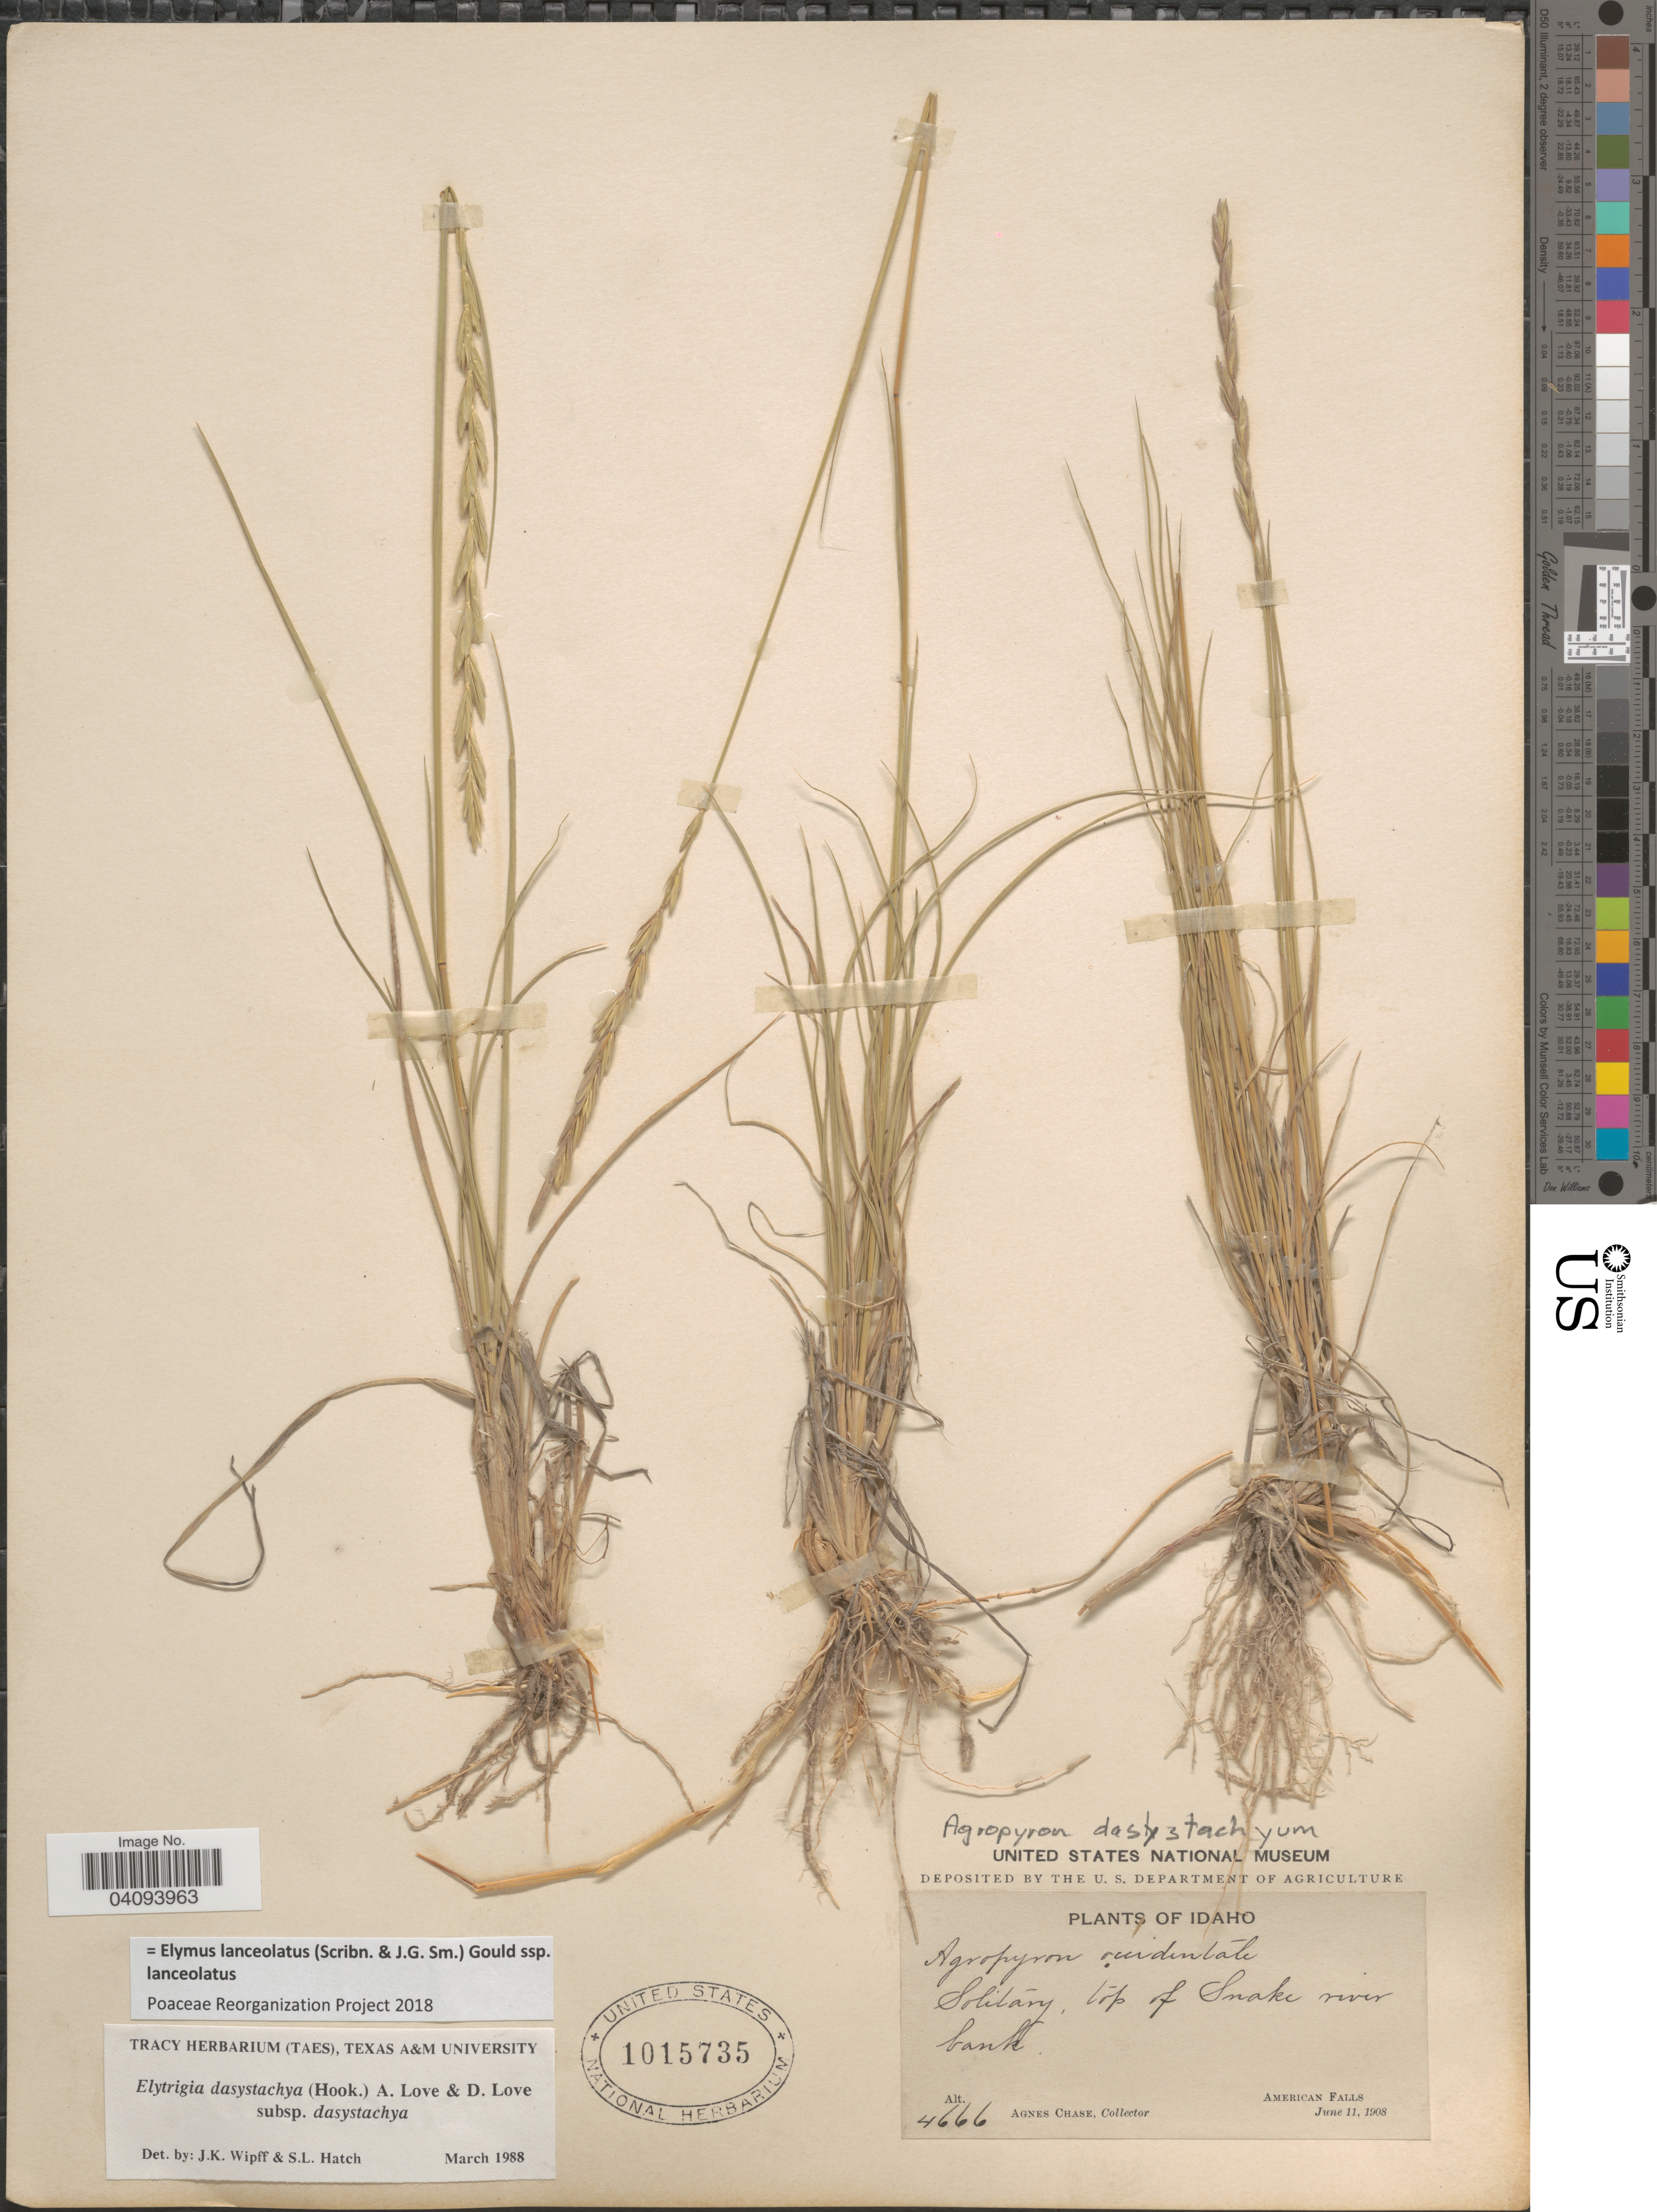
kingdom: Plantae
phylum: Tracheophyta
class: Liliopsida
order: Poales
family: Poaceae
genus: Elymus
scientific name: Elymus lanceolatus subsp. lanceolatus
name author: (Scribn. & J.G. Sm.) Gould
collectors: A. Chase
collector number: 4666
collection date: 1908-06-11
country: United States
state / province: Idaho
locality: Solitary, top of Snake river bank. American Falls.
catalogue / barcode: US 1015735